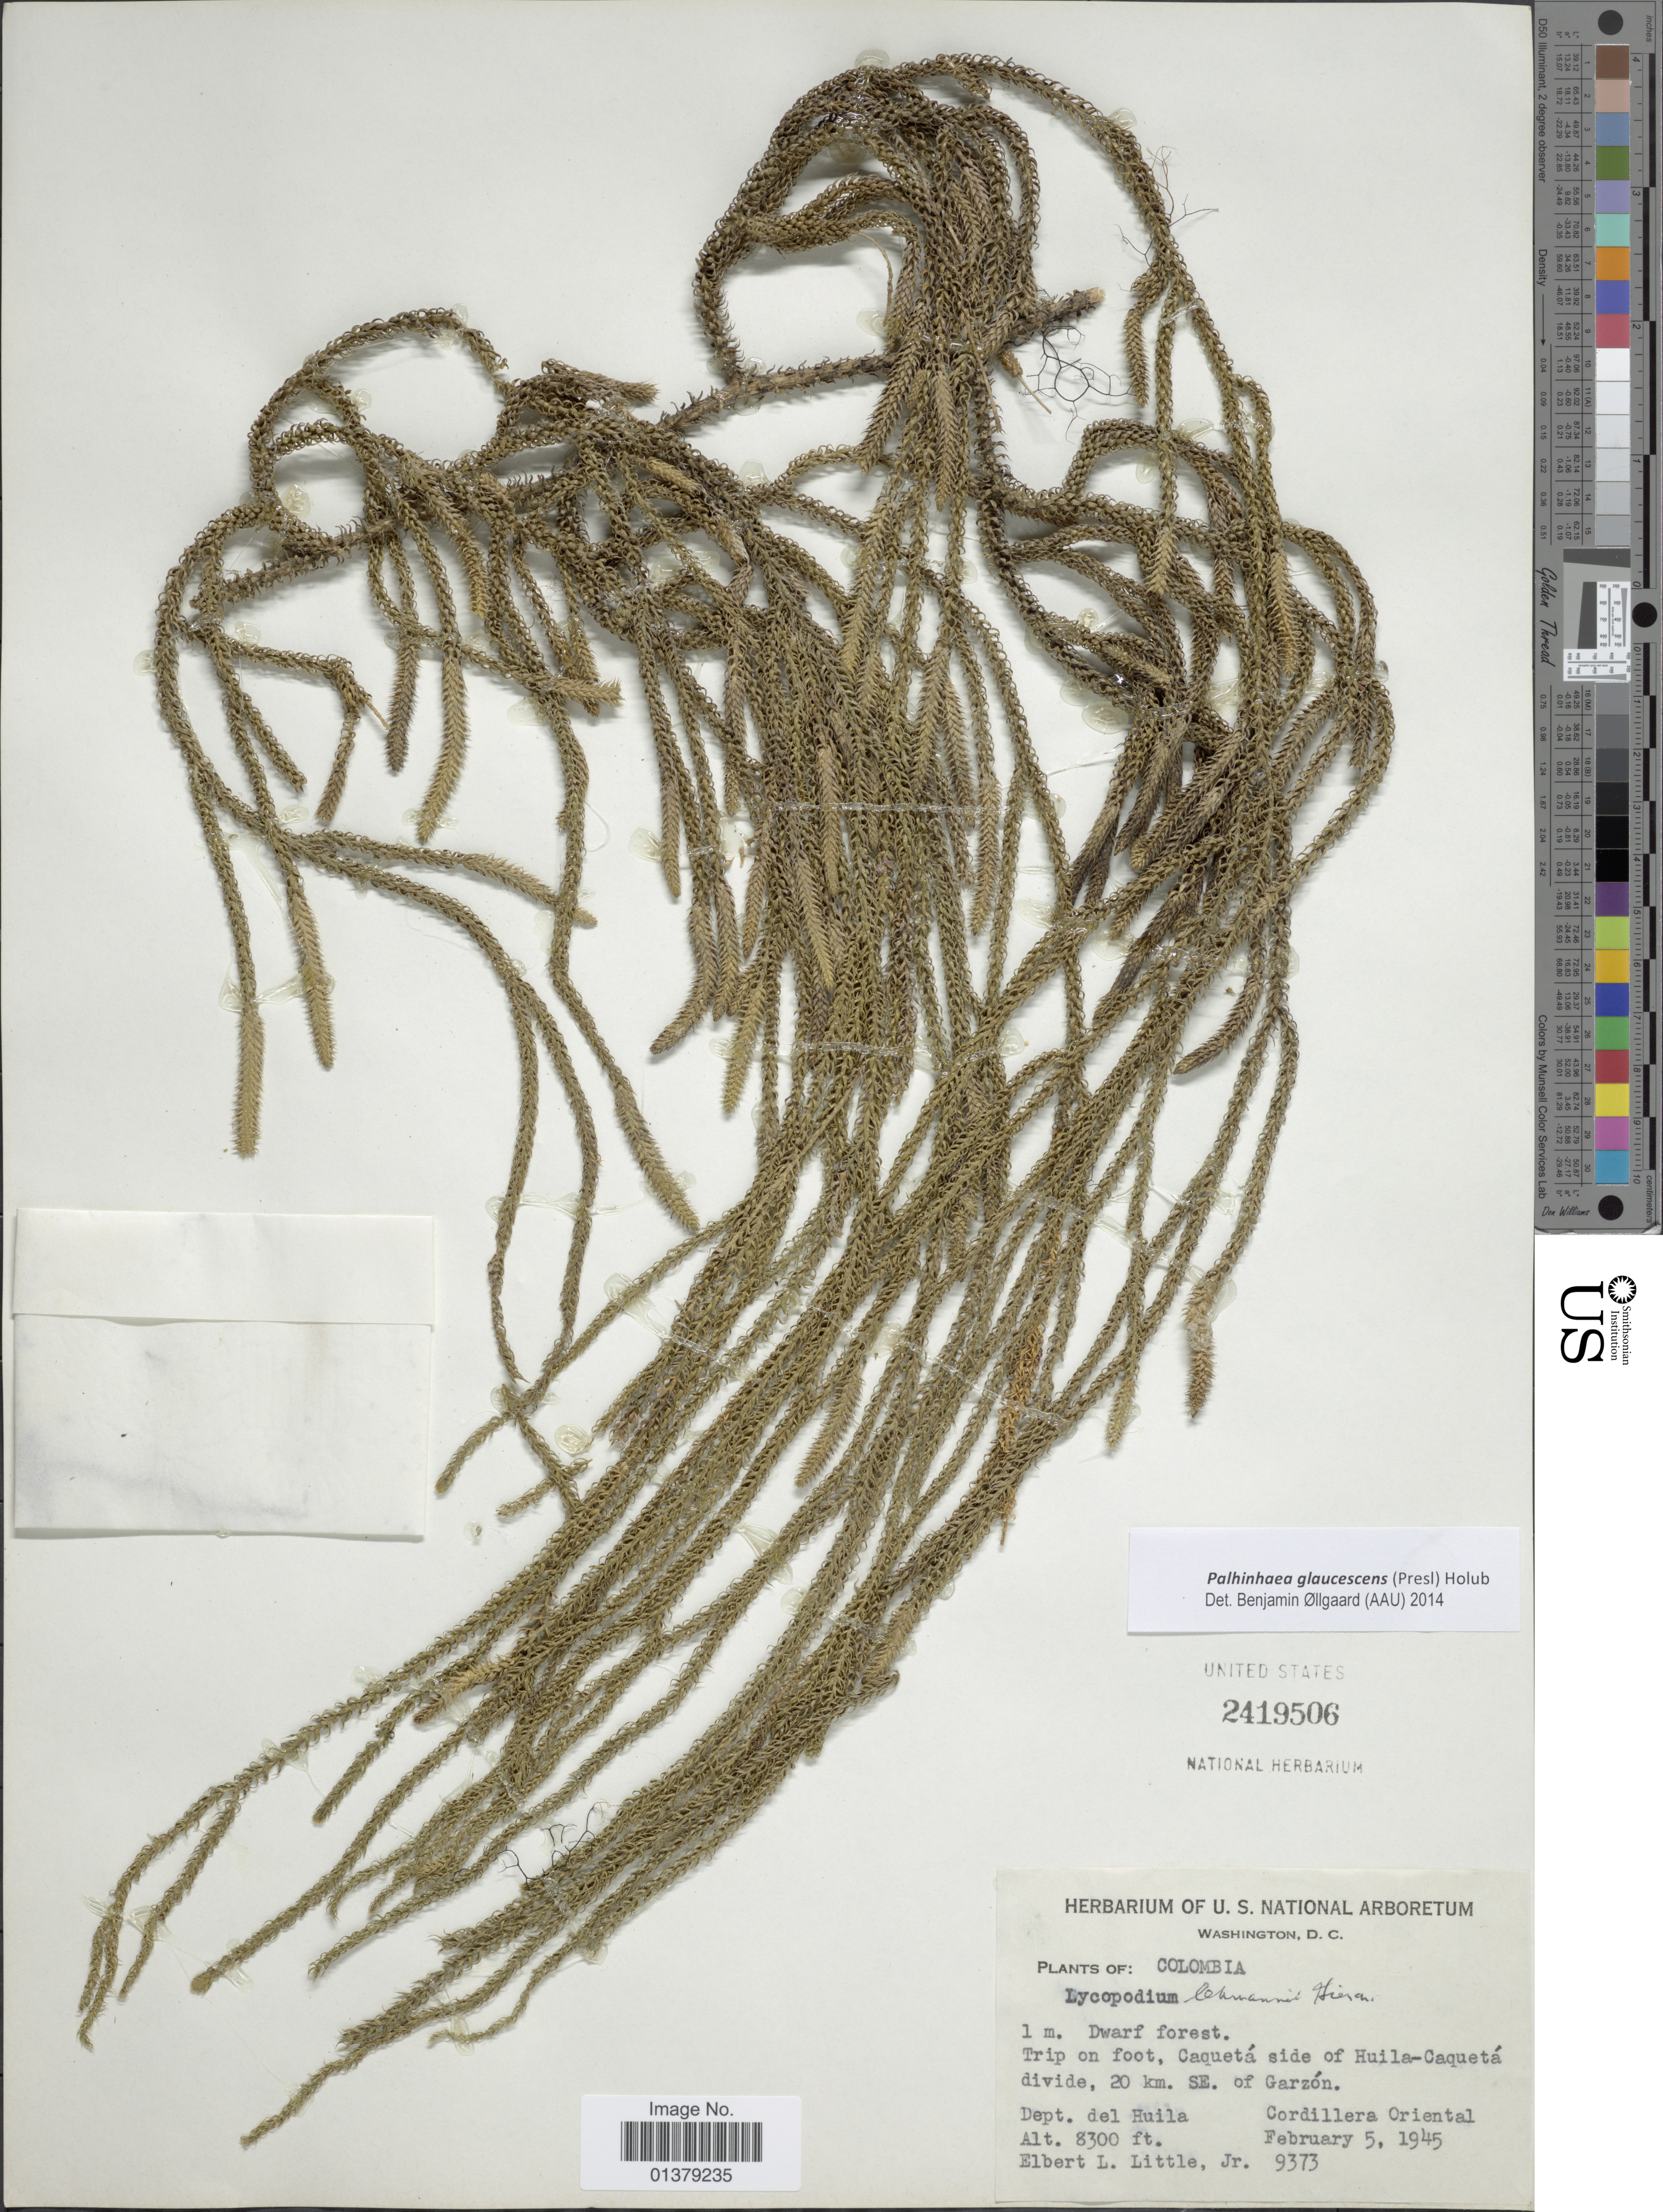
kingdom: Plantae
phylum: Tracheophyta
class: Lycopodiopsida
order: Lycopodiales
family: Lycopodiaceae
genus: Palhinhaea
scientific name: Palhinhaea lehmannii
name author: (Hieron.) Holub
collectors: E. L. Little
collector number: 9373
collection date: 1945-02-05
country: Colombia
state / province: Huila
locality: Caquetá side of Huila-Caqueá divide, 20 km SE of Garzón, Cordillera Oriental.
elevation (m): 2530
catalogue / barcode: US 2419506